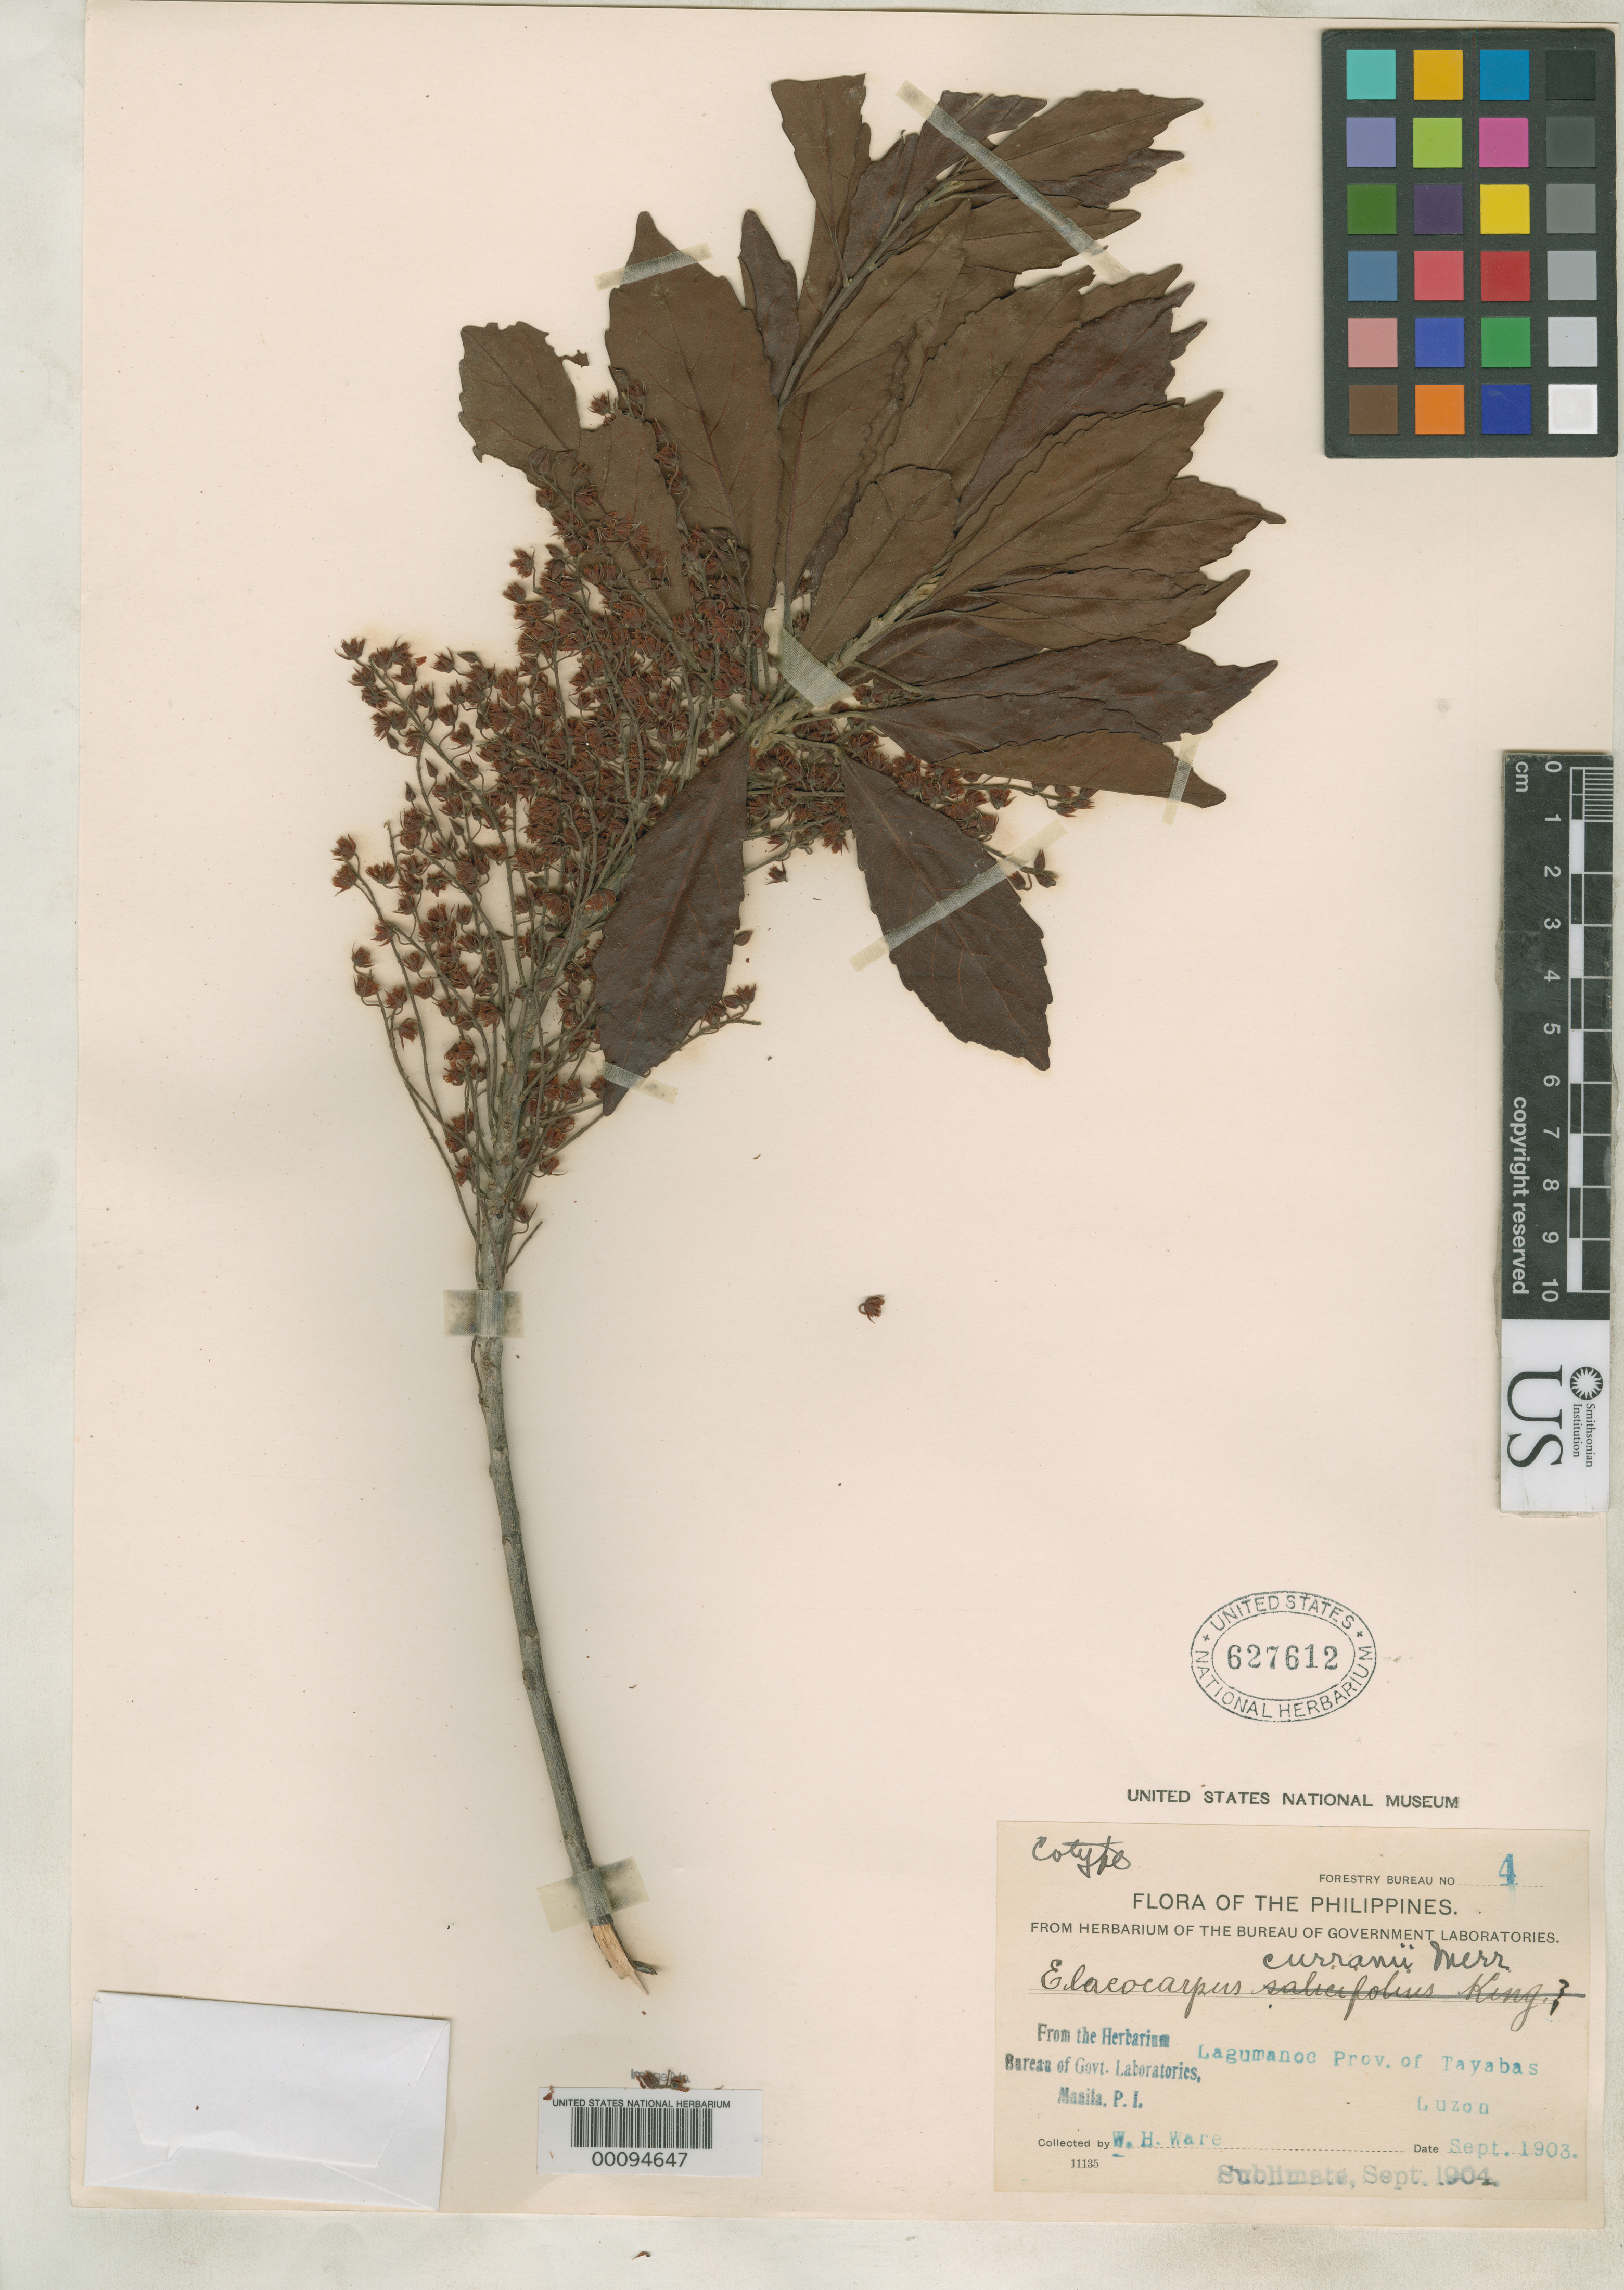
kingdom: Plantae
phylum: Tracheophyta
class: Magnoliopsida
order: Oxalidales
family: Elaeocarpaceae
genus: Elaeocarpus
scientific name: Elaeocarpus curranii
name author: Merr.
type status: Isotype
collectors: W. Ware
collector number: Bur. Sci. 4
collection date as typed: Sep 1903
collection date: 1903-09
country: Philippines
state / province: Calabarzon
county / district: Quezon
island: Luzon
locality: Lagumanoc.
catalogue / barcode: US 627612